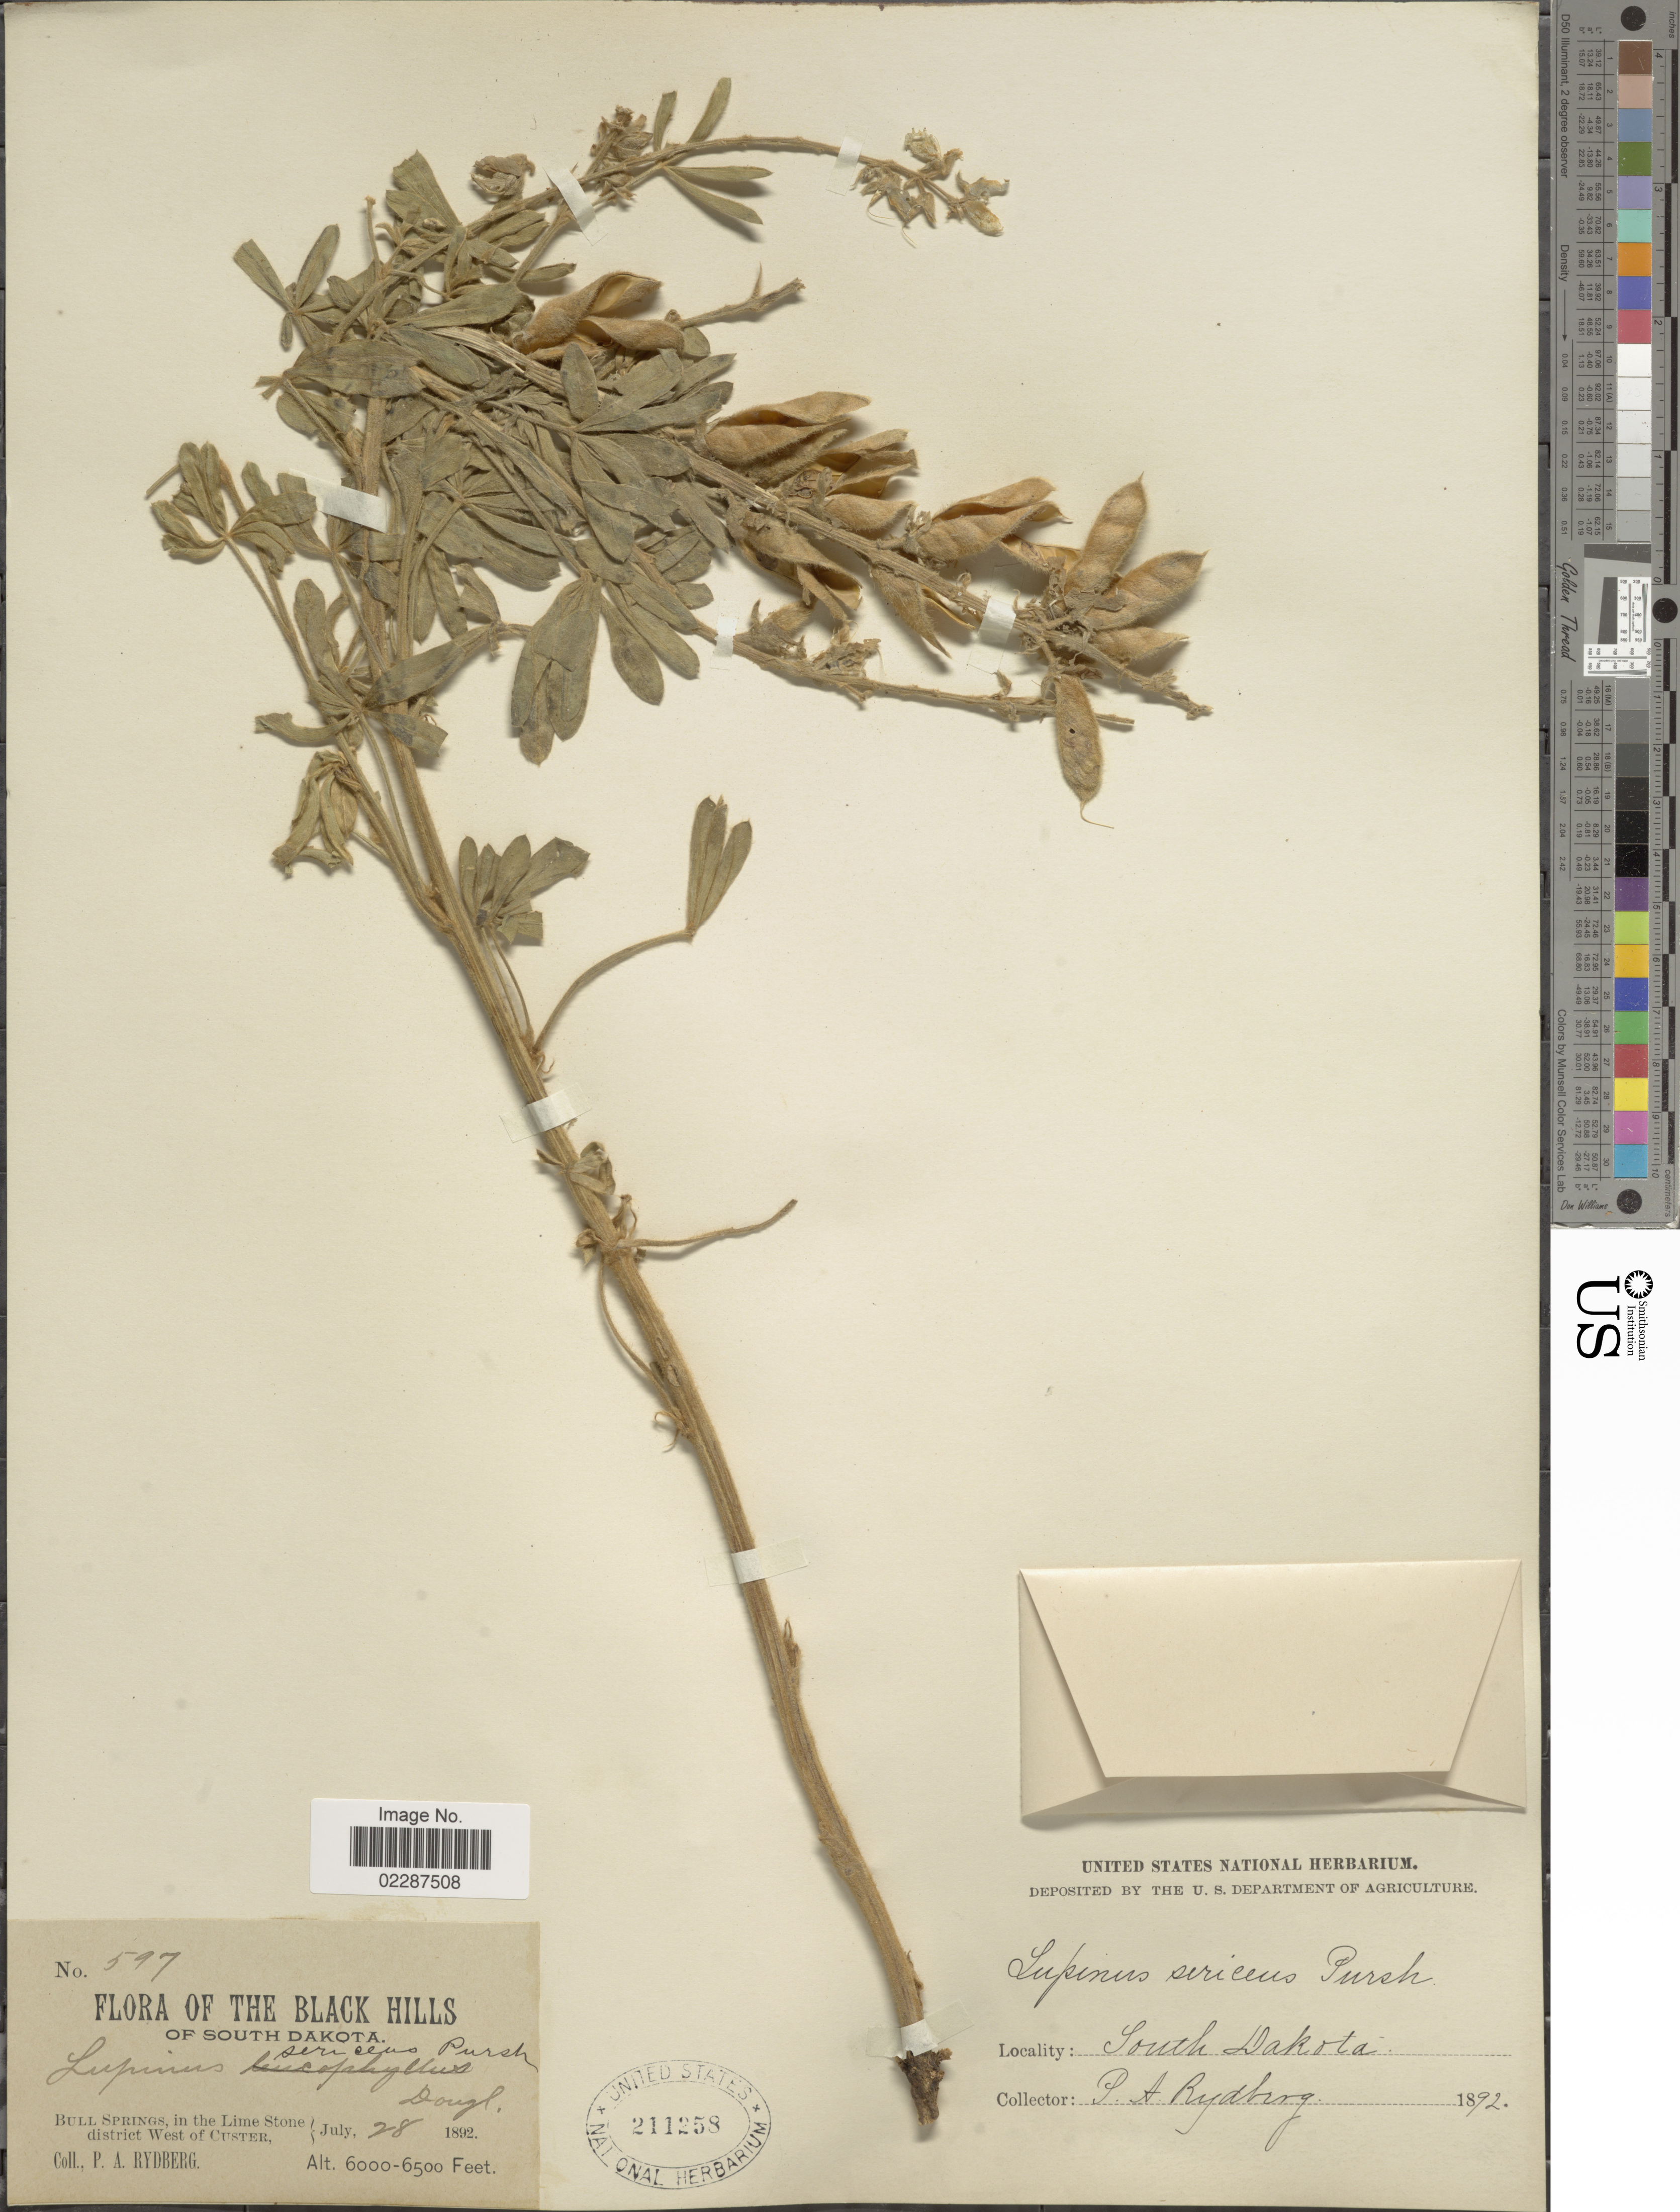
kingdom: Plantae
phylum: Tracheophyta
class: Magnoliopsida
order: Fabales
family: Fabaceae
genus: Lupinus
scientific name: Lupinus sericeus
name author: Pursh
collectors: P. A. Rydberg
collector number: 597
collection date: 1892-07-28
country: United States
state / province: South Dakota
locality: The Black Hills, Bull Springs, in the Lime Stone district West of Custer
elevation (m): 1829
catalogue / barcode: US 211258